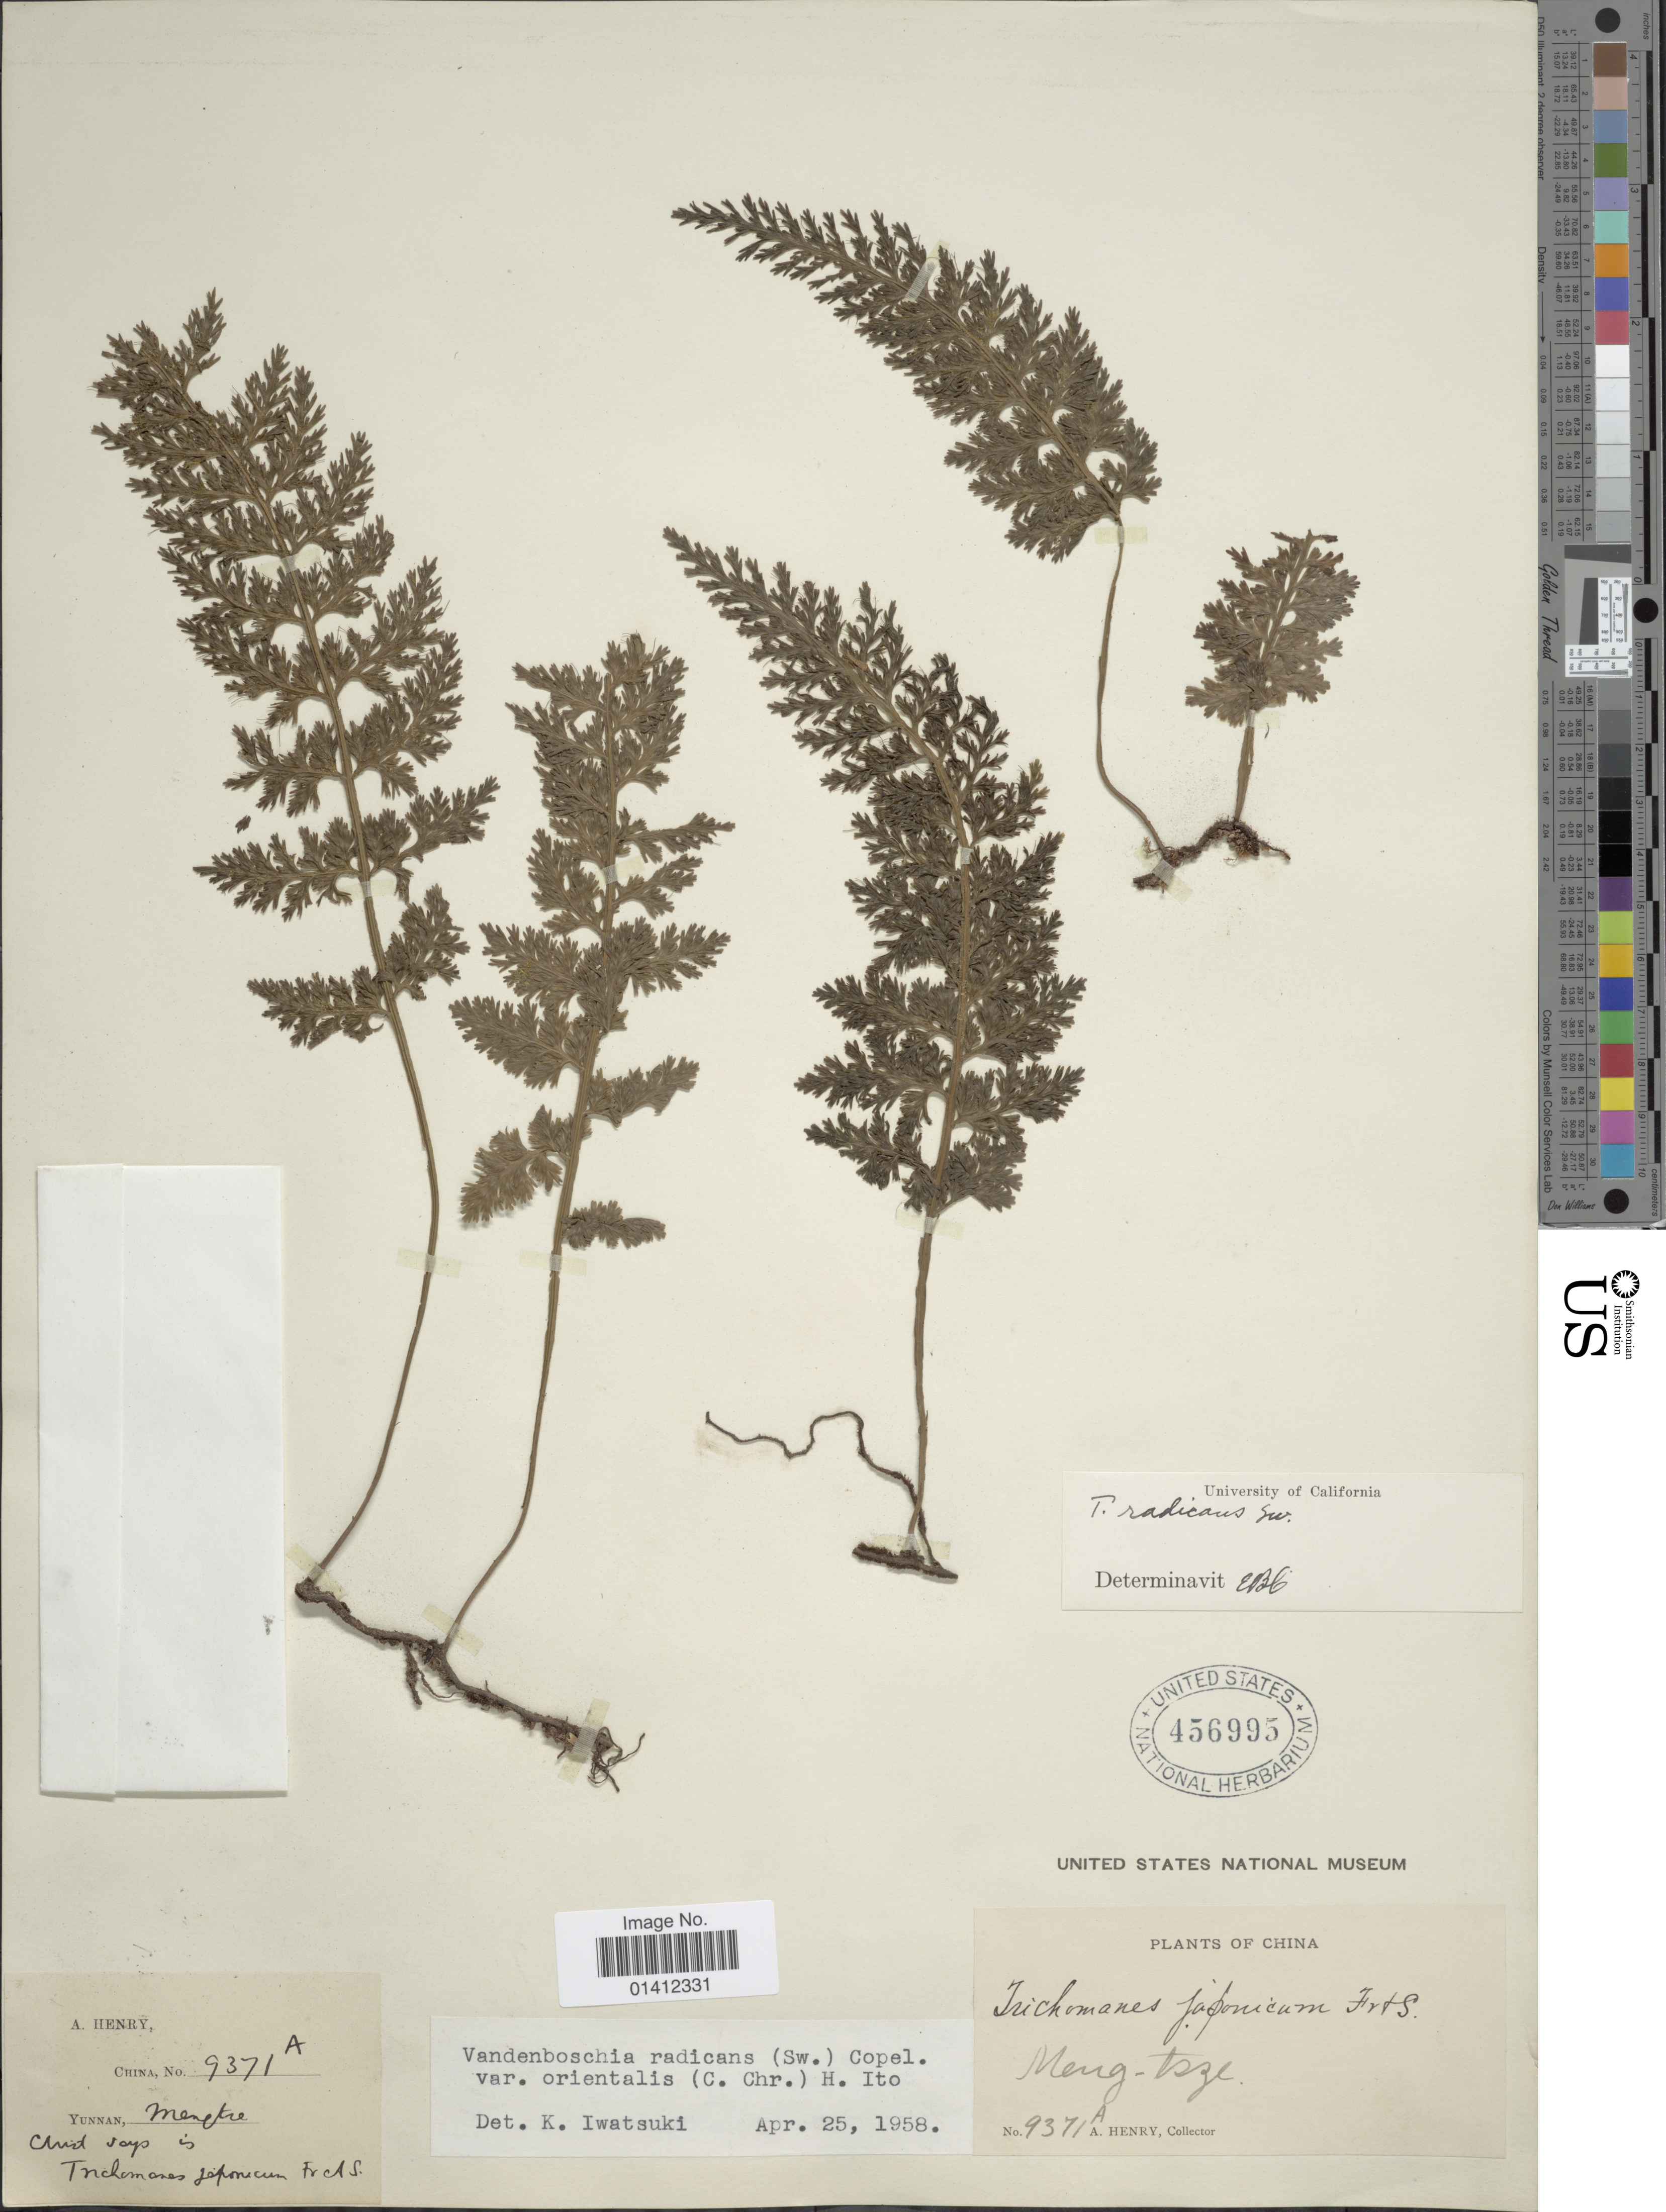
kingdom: Plantae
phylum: Tracheophyta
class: Polypodiopsida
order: Hymenophyllales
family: Hymenophyllaceae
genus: Vandenboschia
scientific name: Vandenboschia radicans var. orientalis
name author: (C. Chr.) H. Itô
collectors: A. Henry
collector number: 9371 A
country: China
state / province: Yunnan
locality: Meng-tsze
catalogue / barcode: US 456995